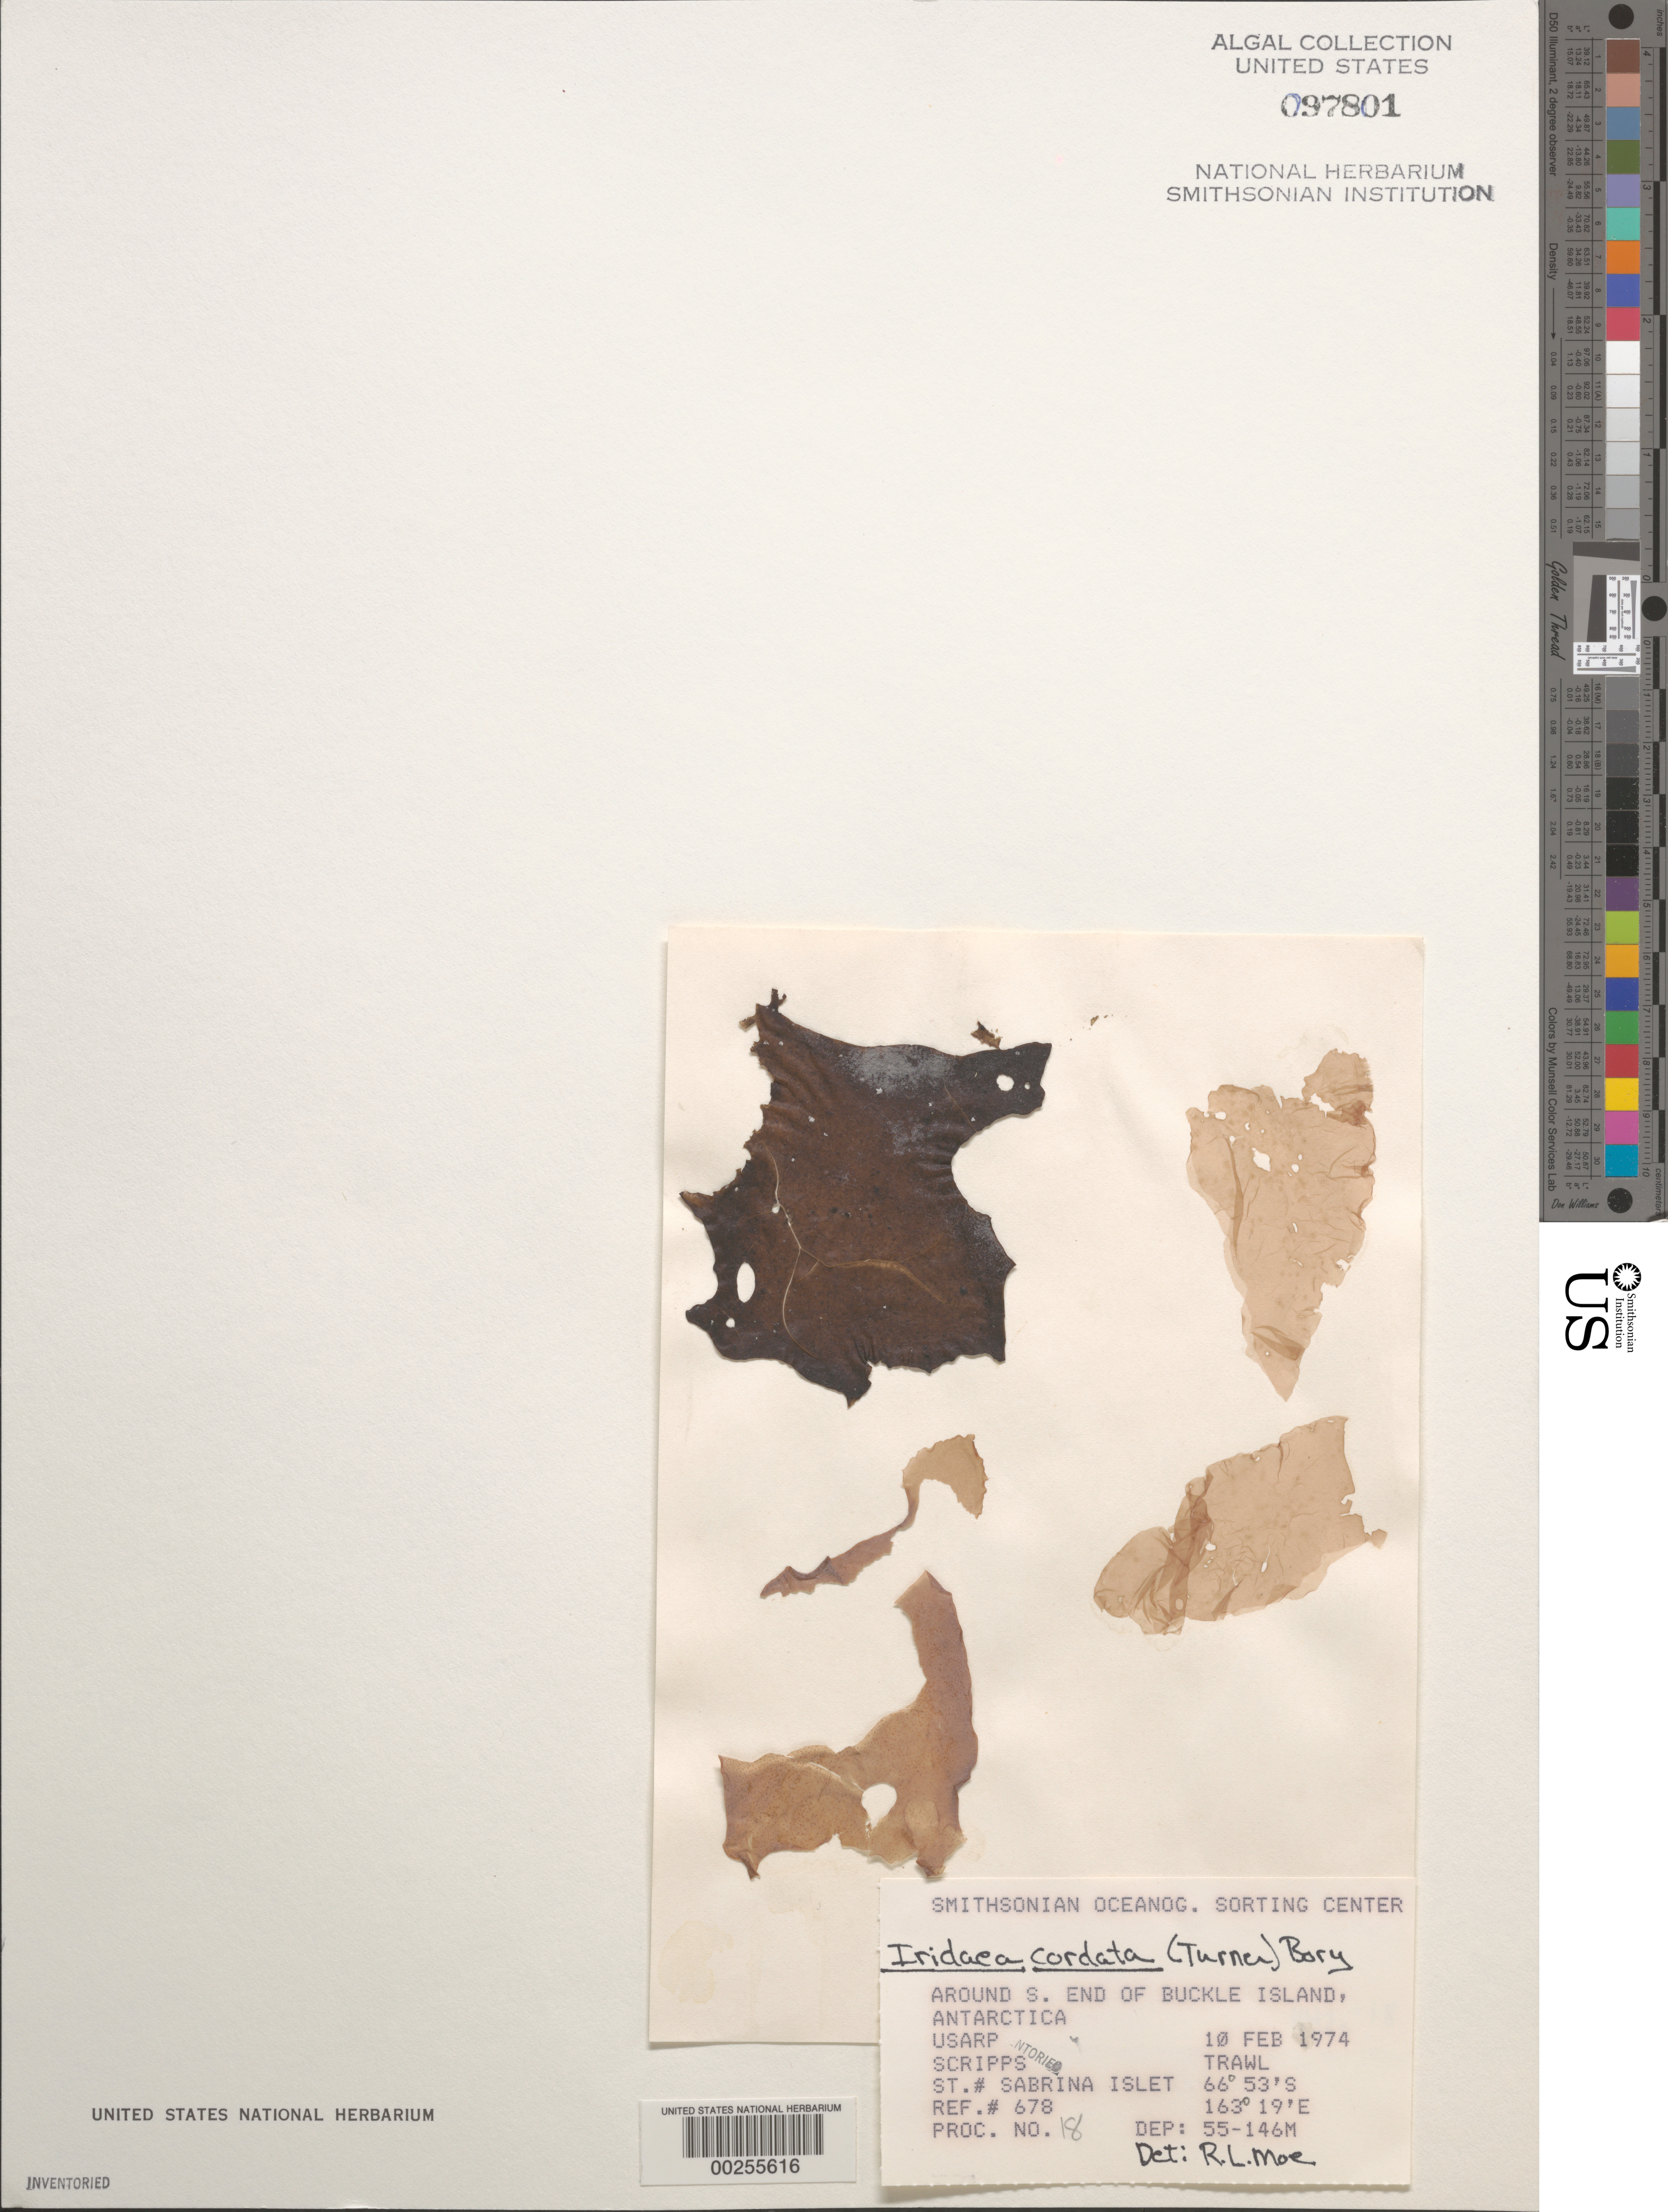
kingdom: Plantae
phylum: Rhodophyta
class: Florideophyceae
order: Gigartinales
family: Gigartinaceae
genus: Iridaea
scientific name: Iridaea cordata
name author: (Turner) Bory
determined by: Moe, R. L.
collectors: Scripps Institution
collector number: Station Sabrina Islet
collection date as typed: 10 Feb 1974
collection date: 1974-02-10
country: Antarctica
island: Buckle Island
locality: South end of Island, Antarctic Peninsula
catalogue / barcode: US 97801